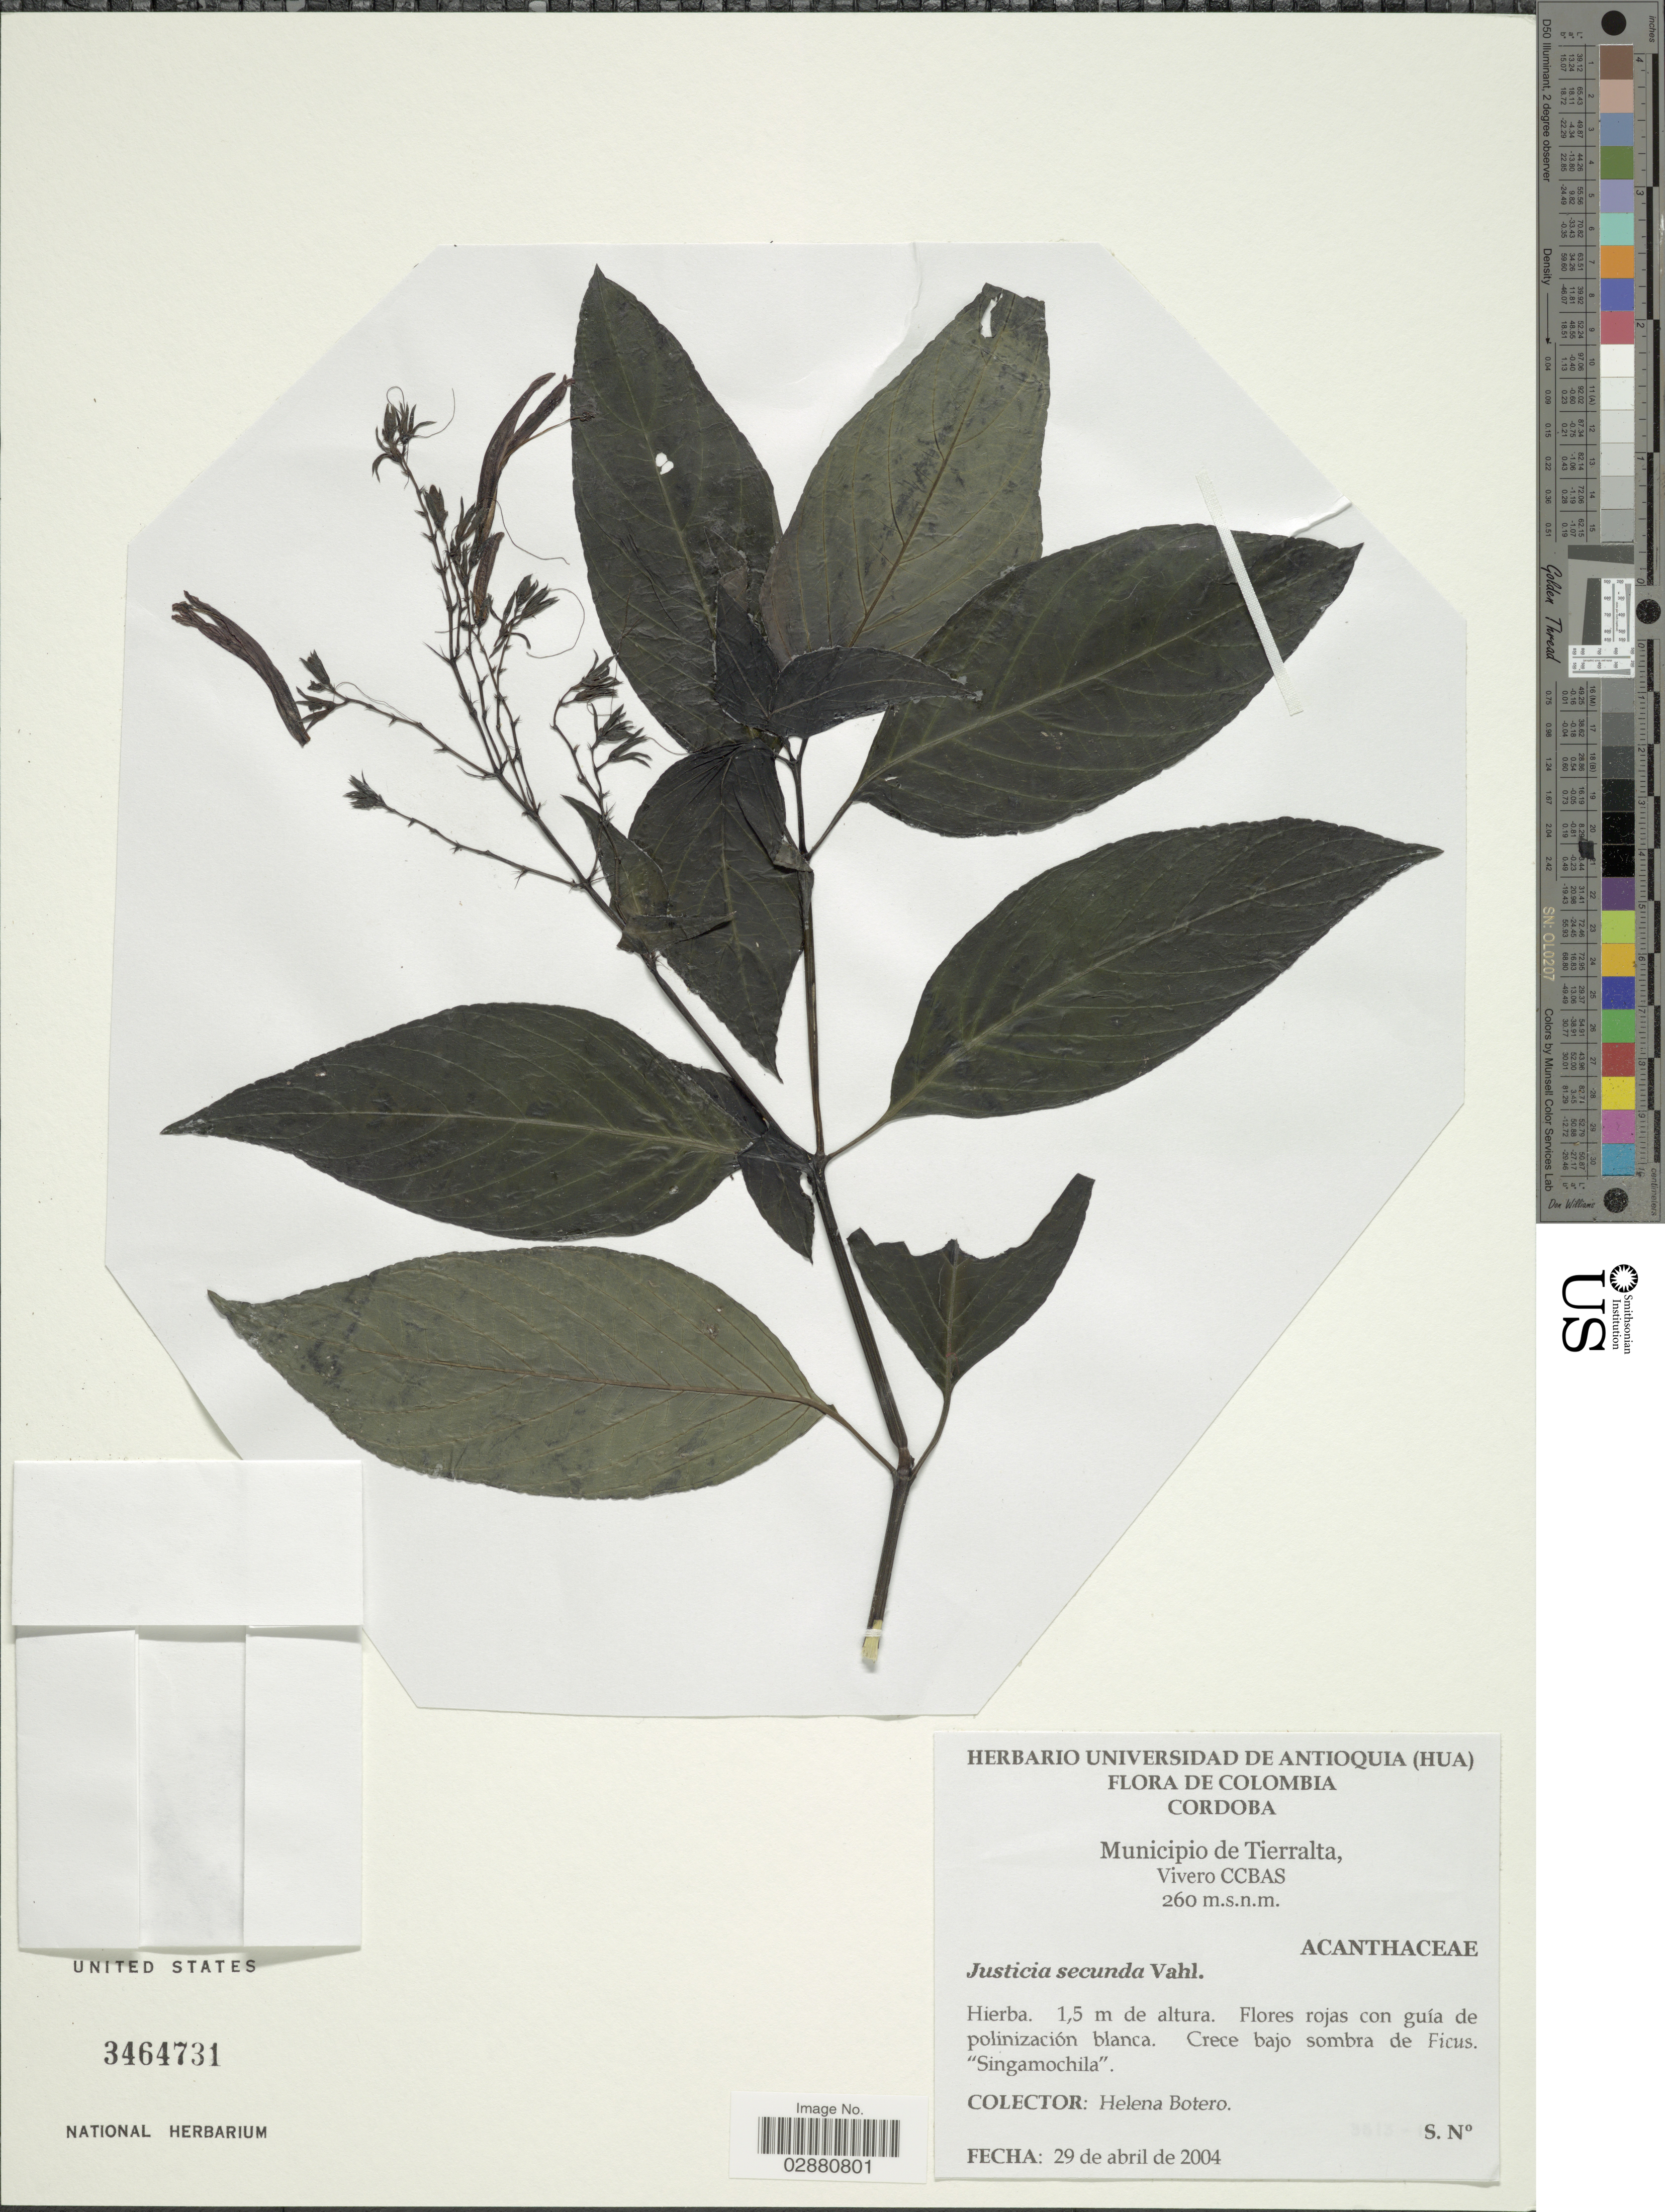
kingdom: Plantae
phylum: Tracheophyta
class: Magnoliopsida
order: Lamiales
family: Acanthaceae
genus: Justicia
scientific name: Justicia secunda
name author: Vahl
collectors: H. Botero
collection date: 2004-04-29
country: Colombia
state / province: Córdoba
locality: Municipio de Tierralta, Vivero CCBAS.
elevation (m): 260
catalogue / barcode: US 3464731